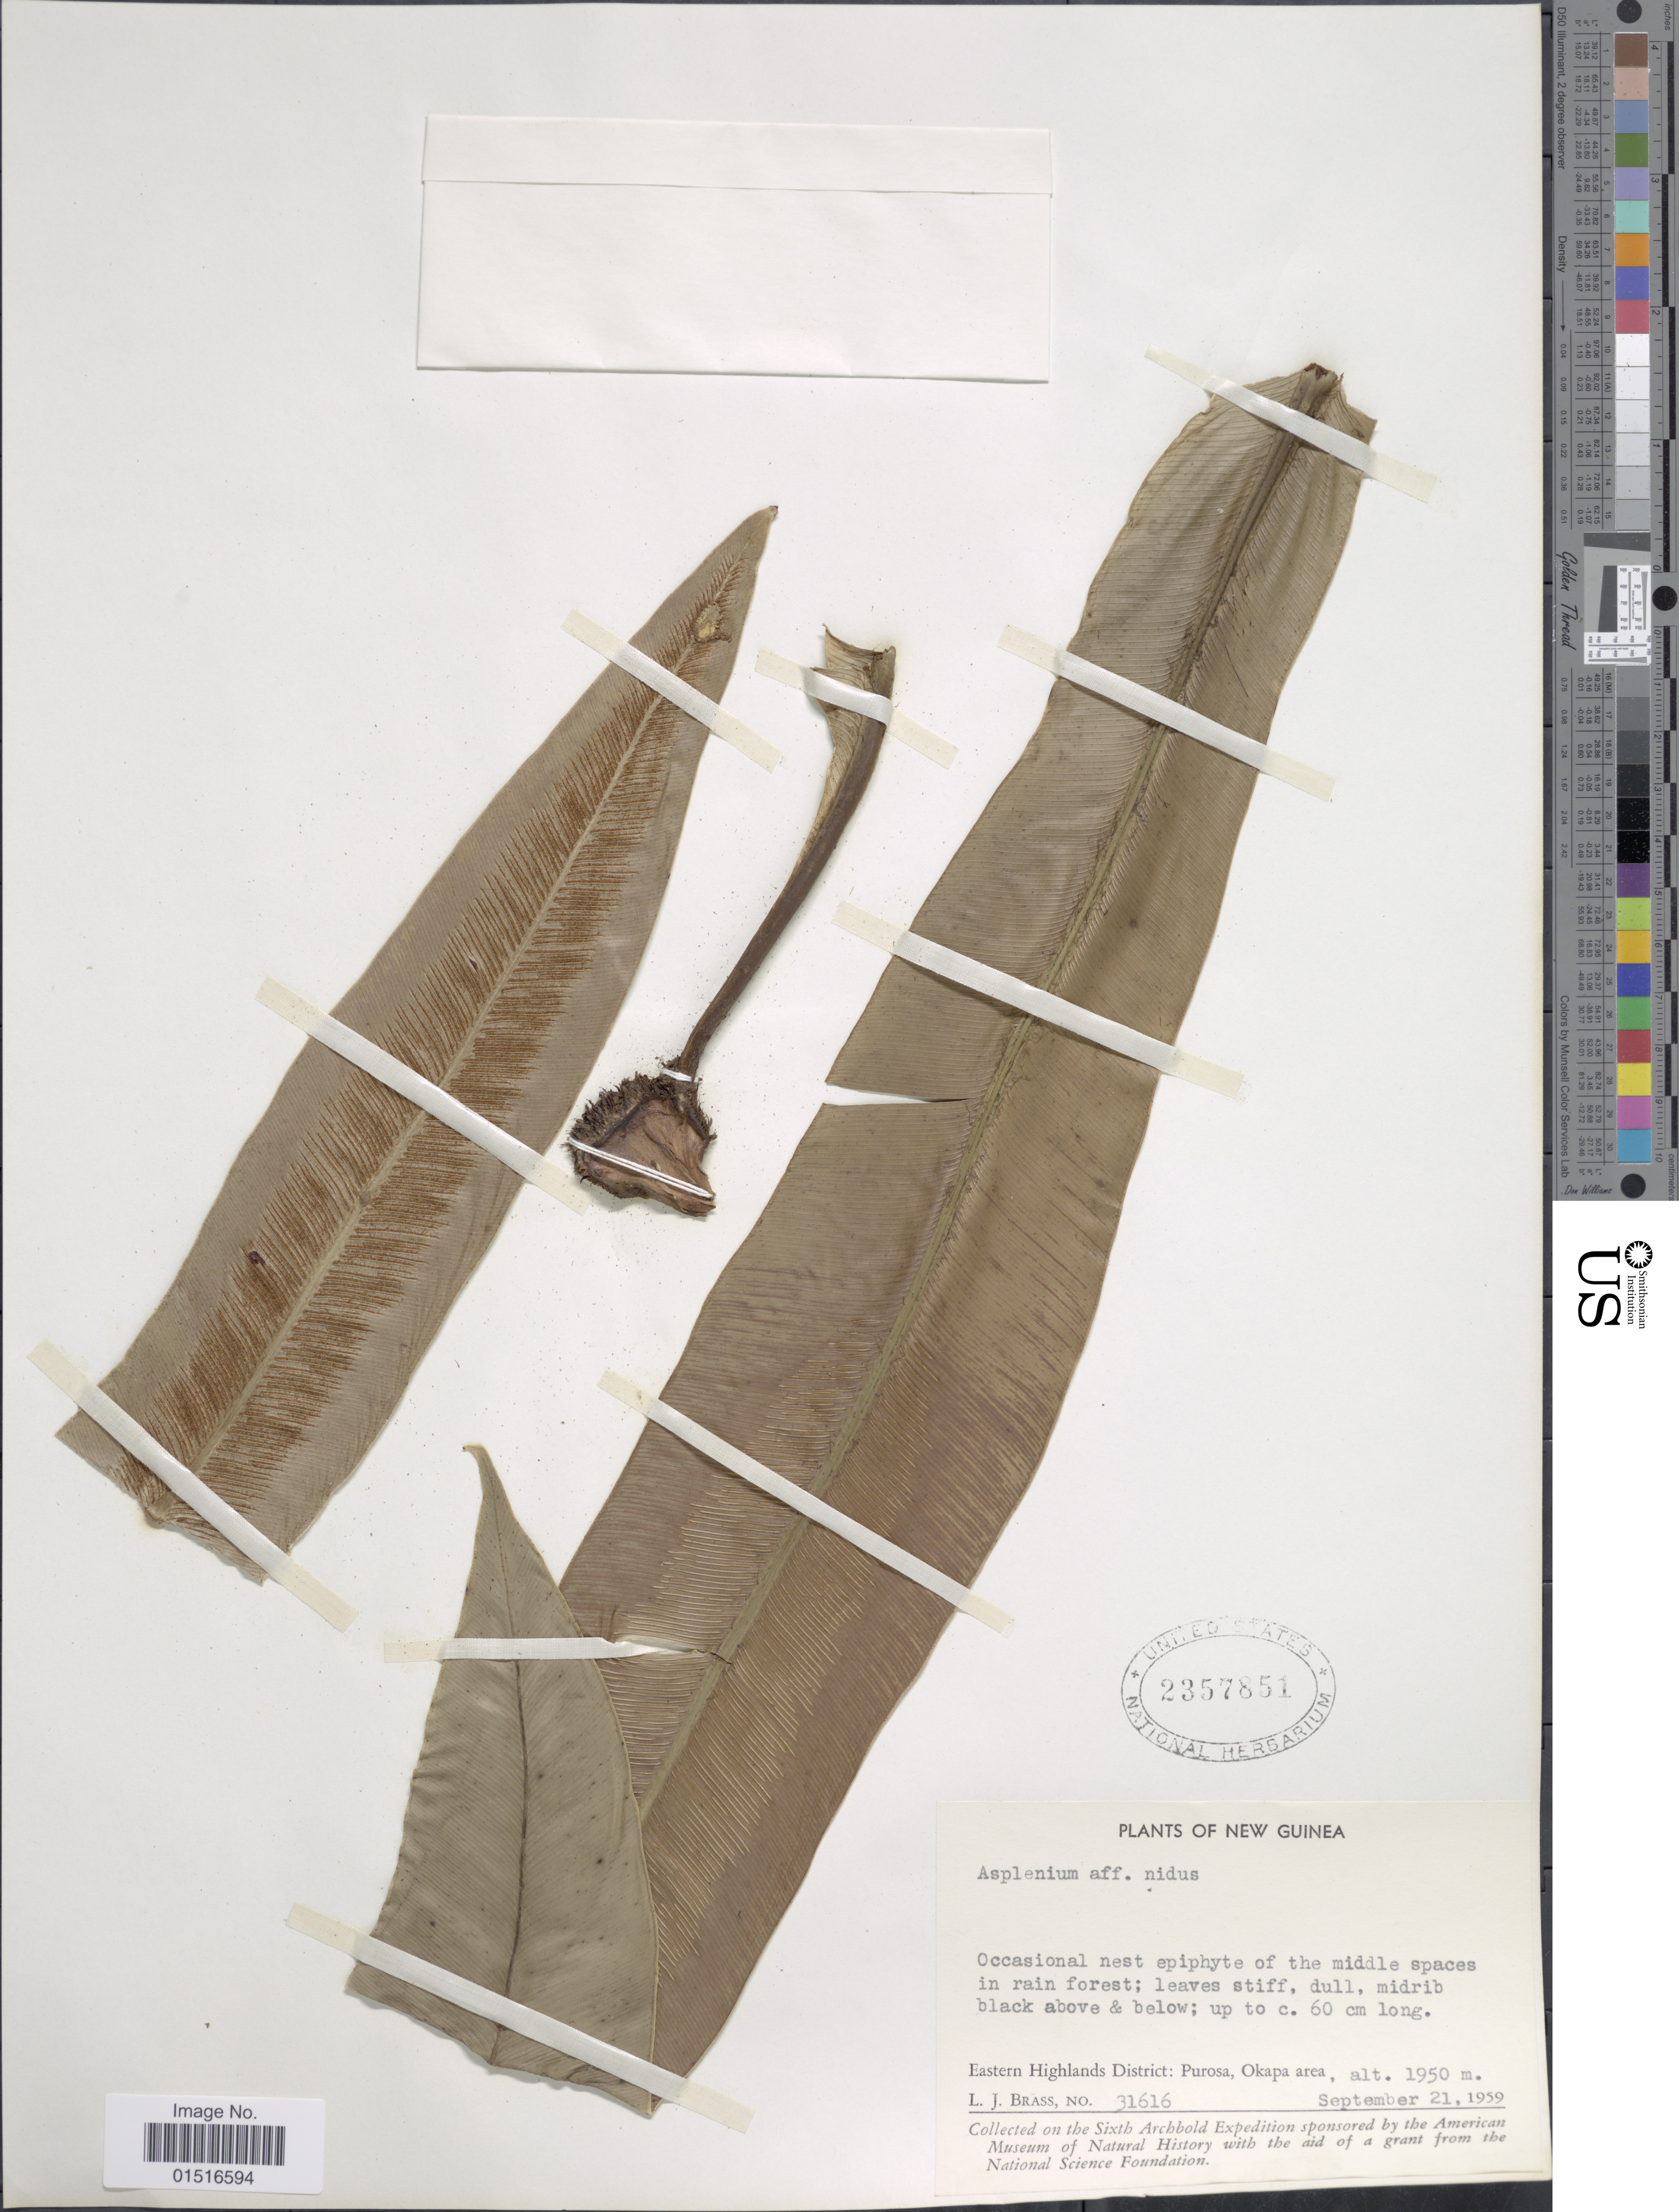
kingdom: Plantae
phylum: Tracheophyta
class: Polypodiopsida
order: Polypodiales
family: Aspleniaceae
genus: Asplenium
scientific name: Asplenium nidus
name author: L.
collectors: L. J. Brass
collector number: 31616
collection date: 1959-09-21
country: Papua New Guinea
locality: New Guinea, Eastern Highlands District: Purosa, Okapa area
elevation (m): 1950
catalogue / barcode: US 2357851